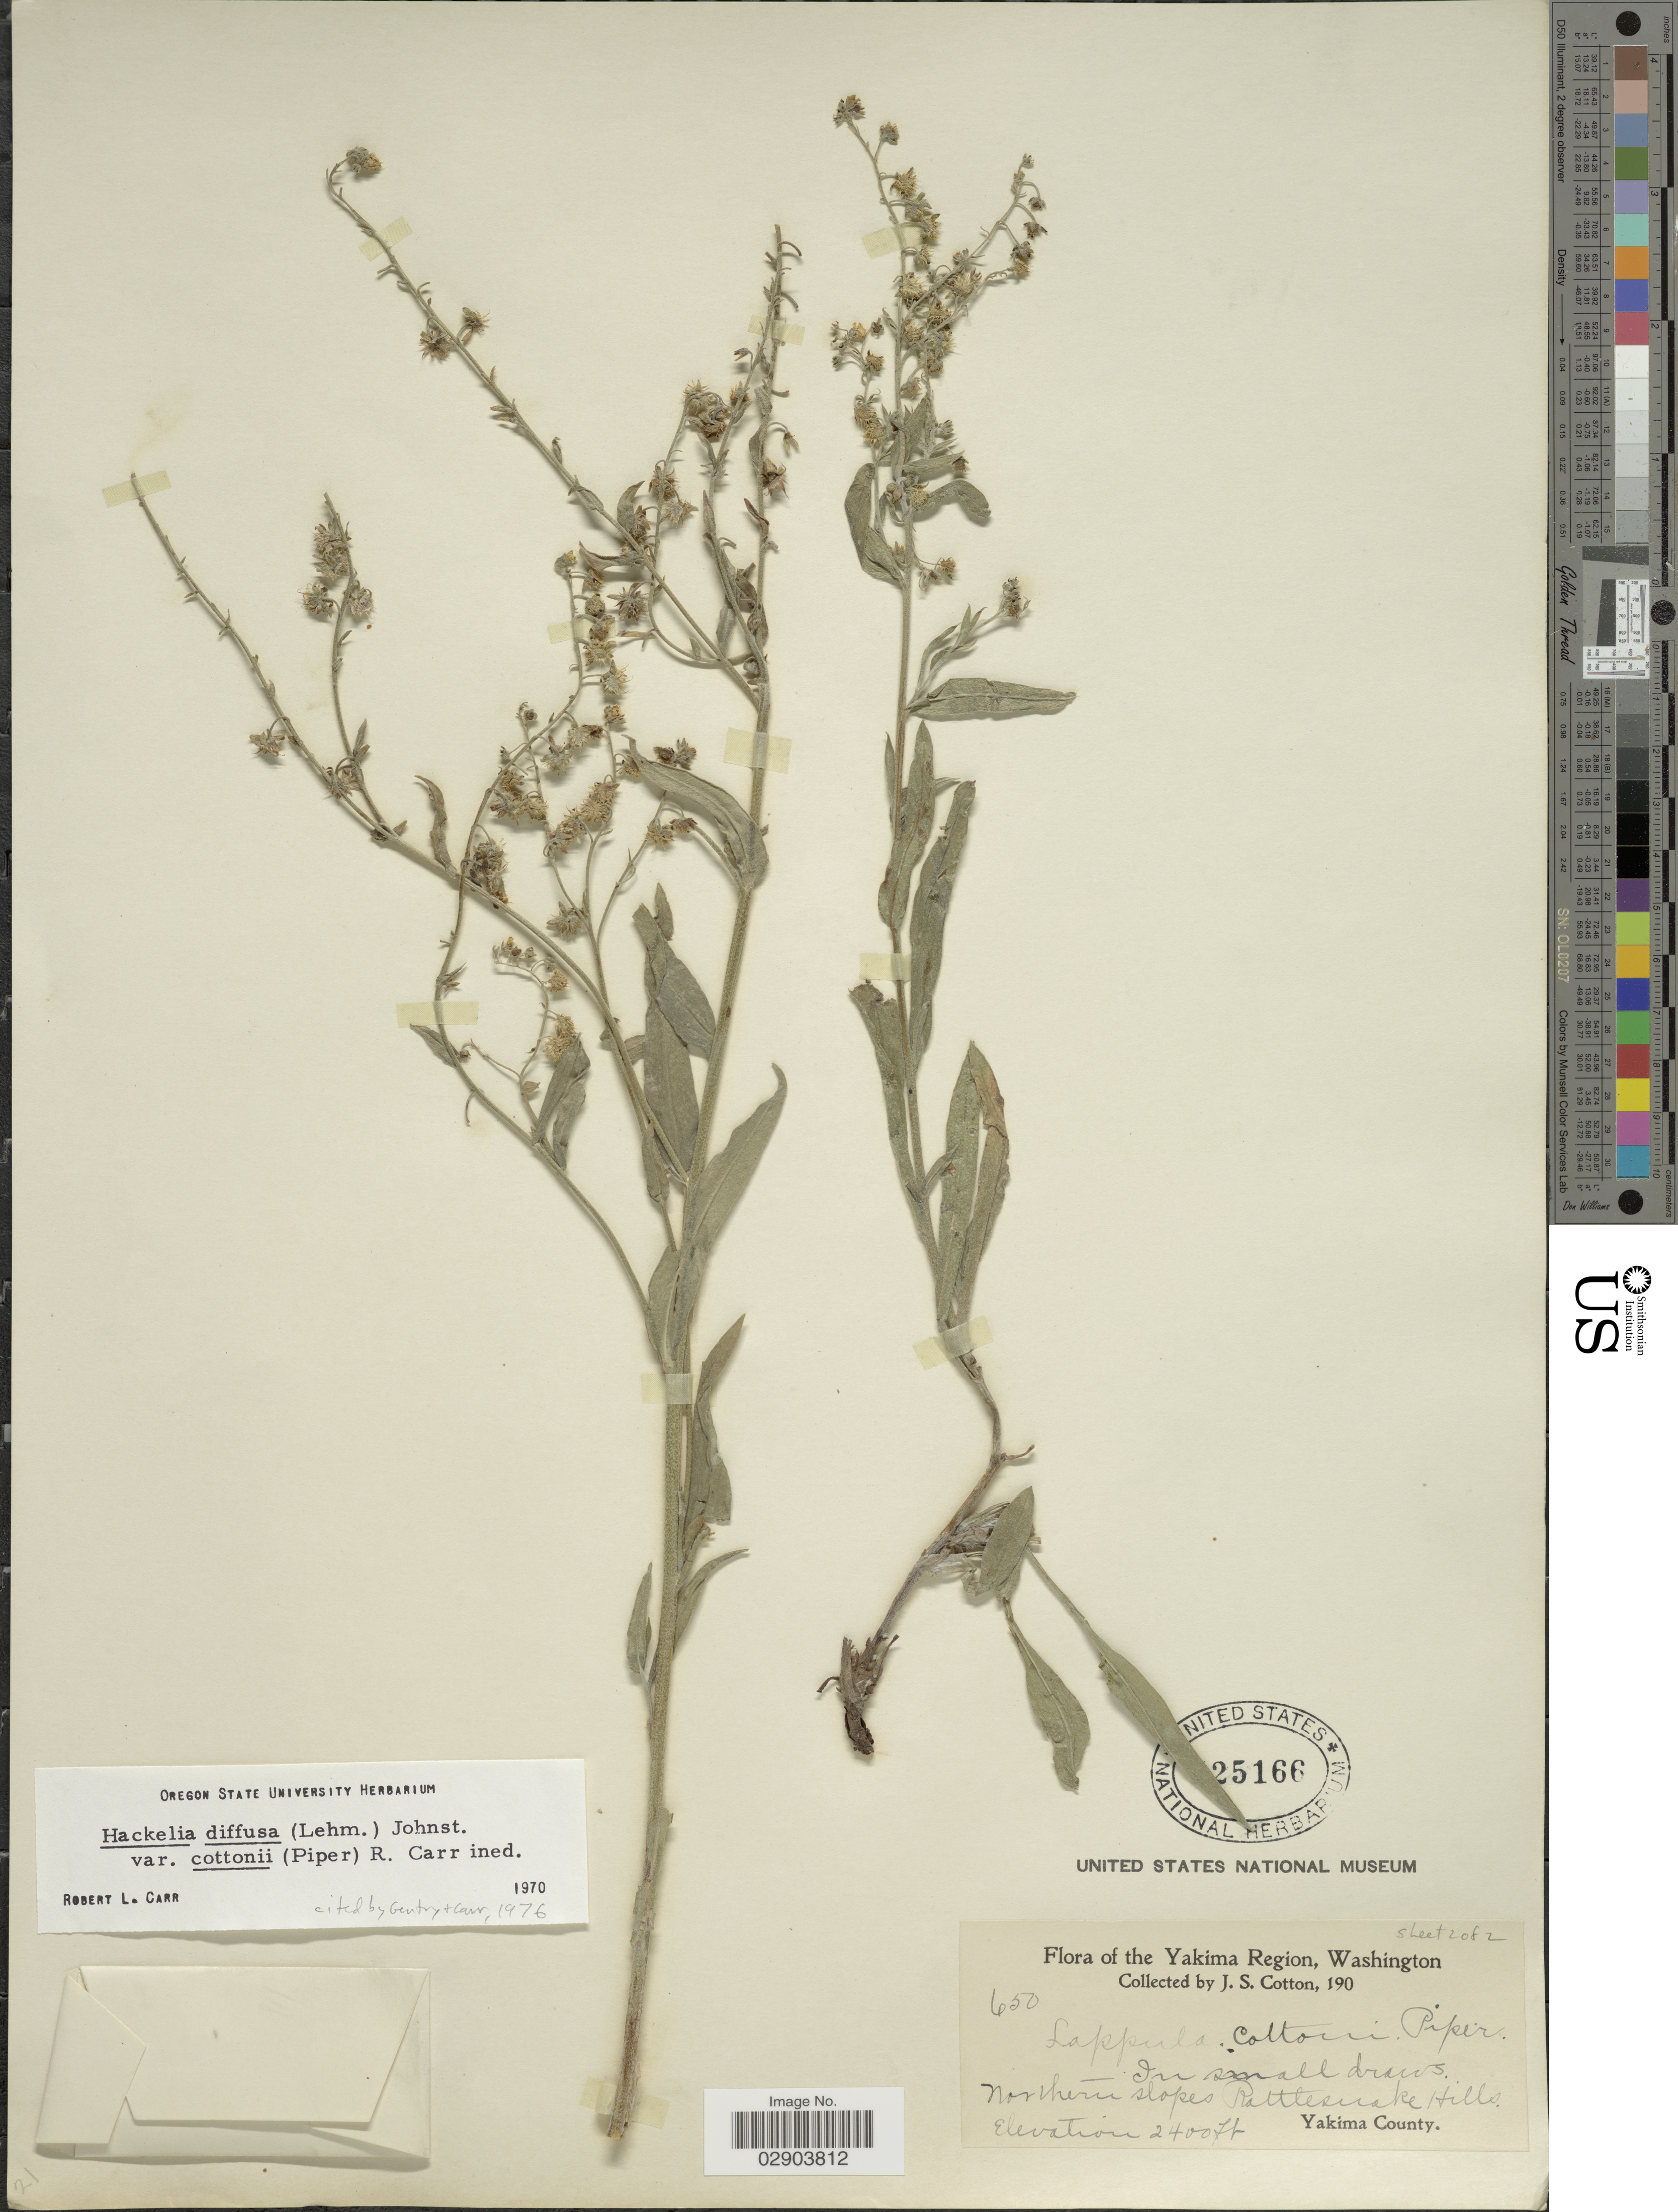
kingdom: Plantae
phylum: Tracheophyta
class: Magnoliopsida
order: Boraginales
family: Boraginaceae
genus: Hackelia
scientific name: Hackelia diffusa var. diffusa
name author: (Douglas ex Lehm.) I.M. Johnst.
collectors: J. S. Cotton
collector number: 650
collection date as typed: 190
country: United States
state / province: Washington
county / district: Yakima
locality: Yakima Region, Northern slopes Rattlesnake Hills, Yakima County.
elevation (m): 732